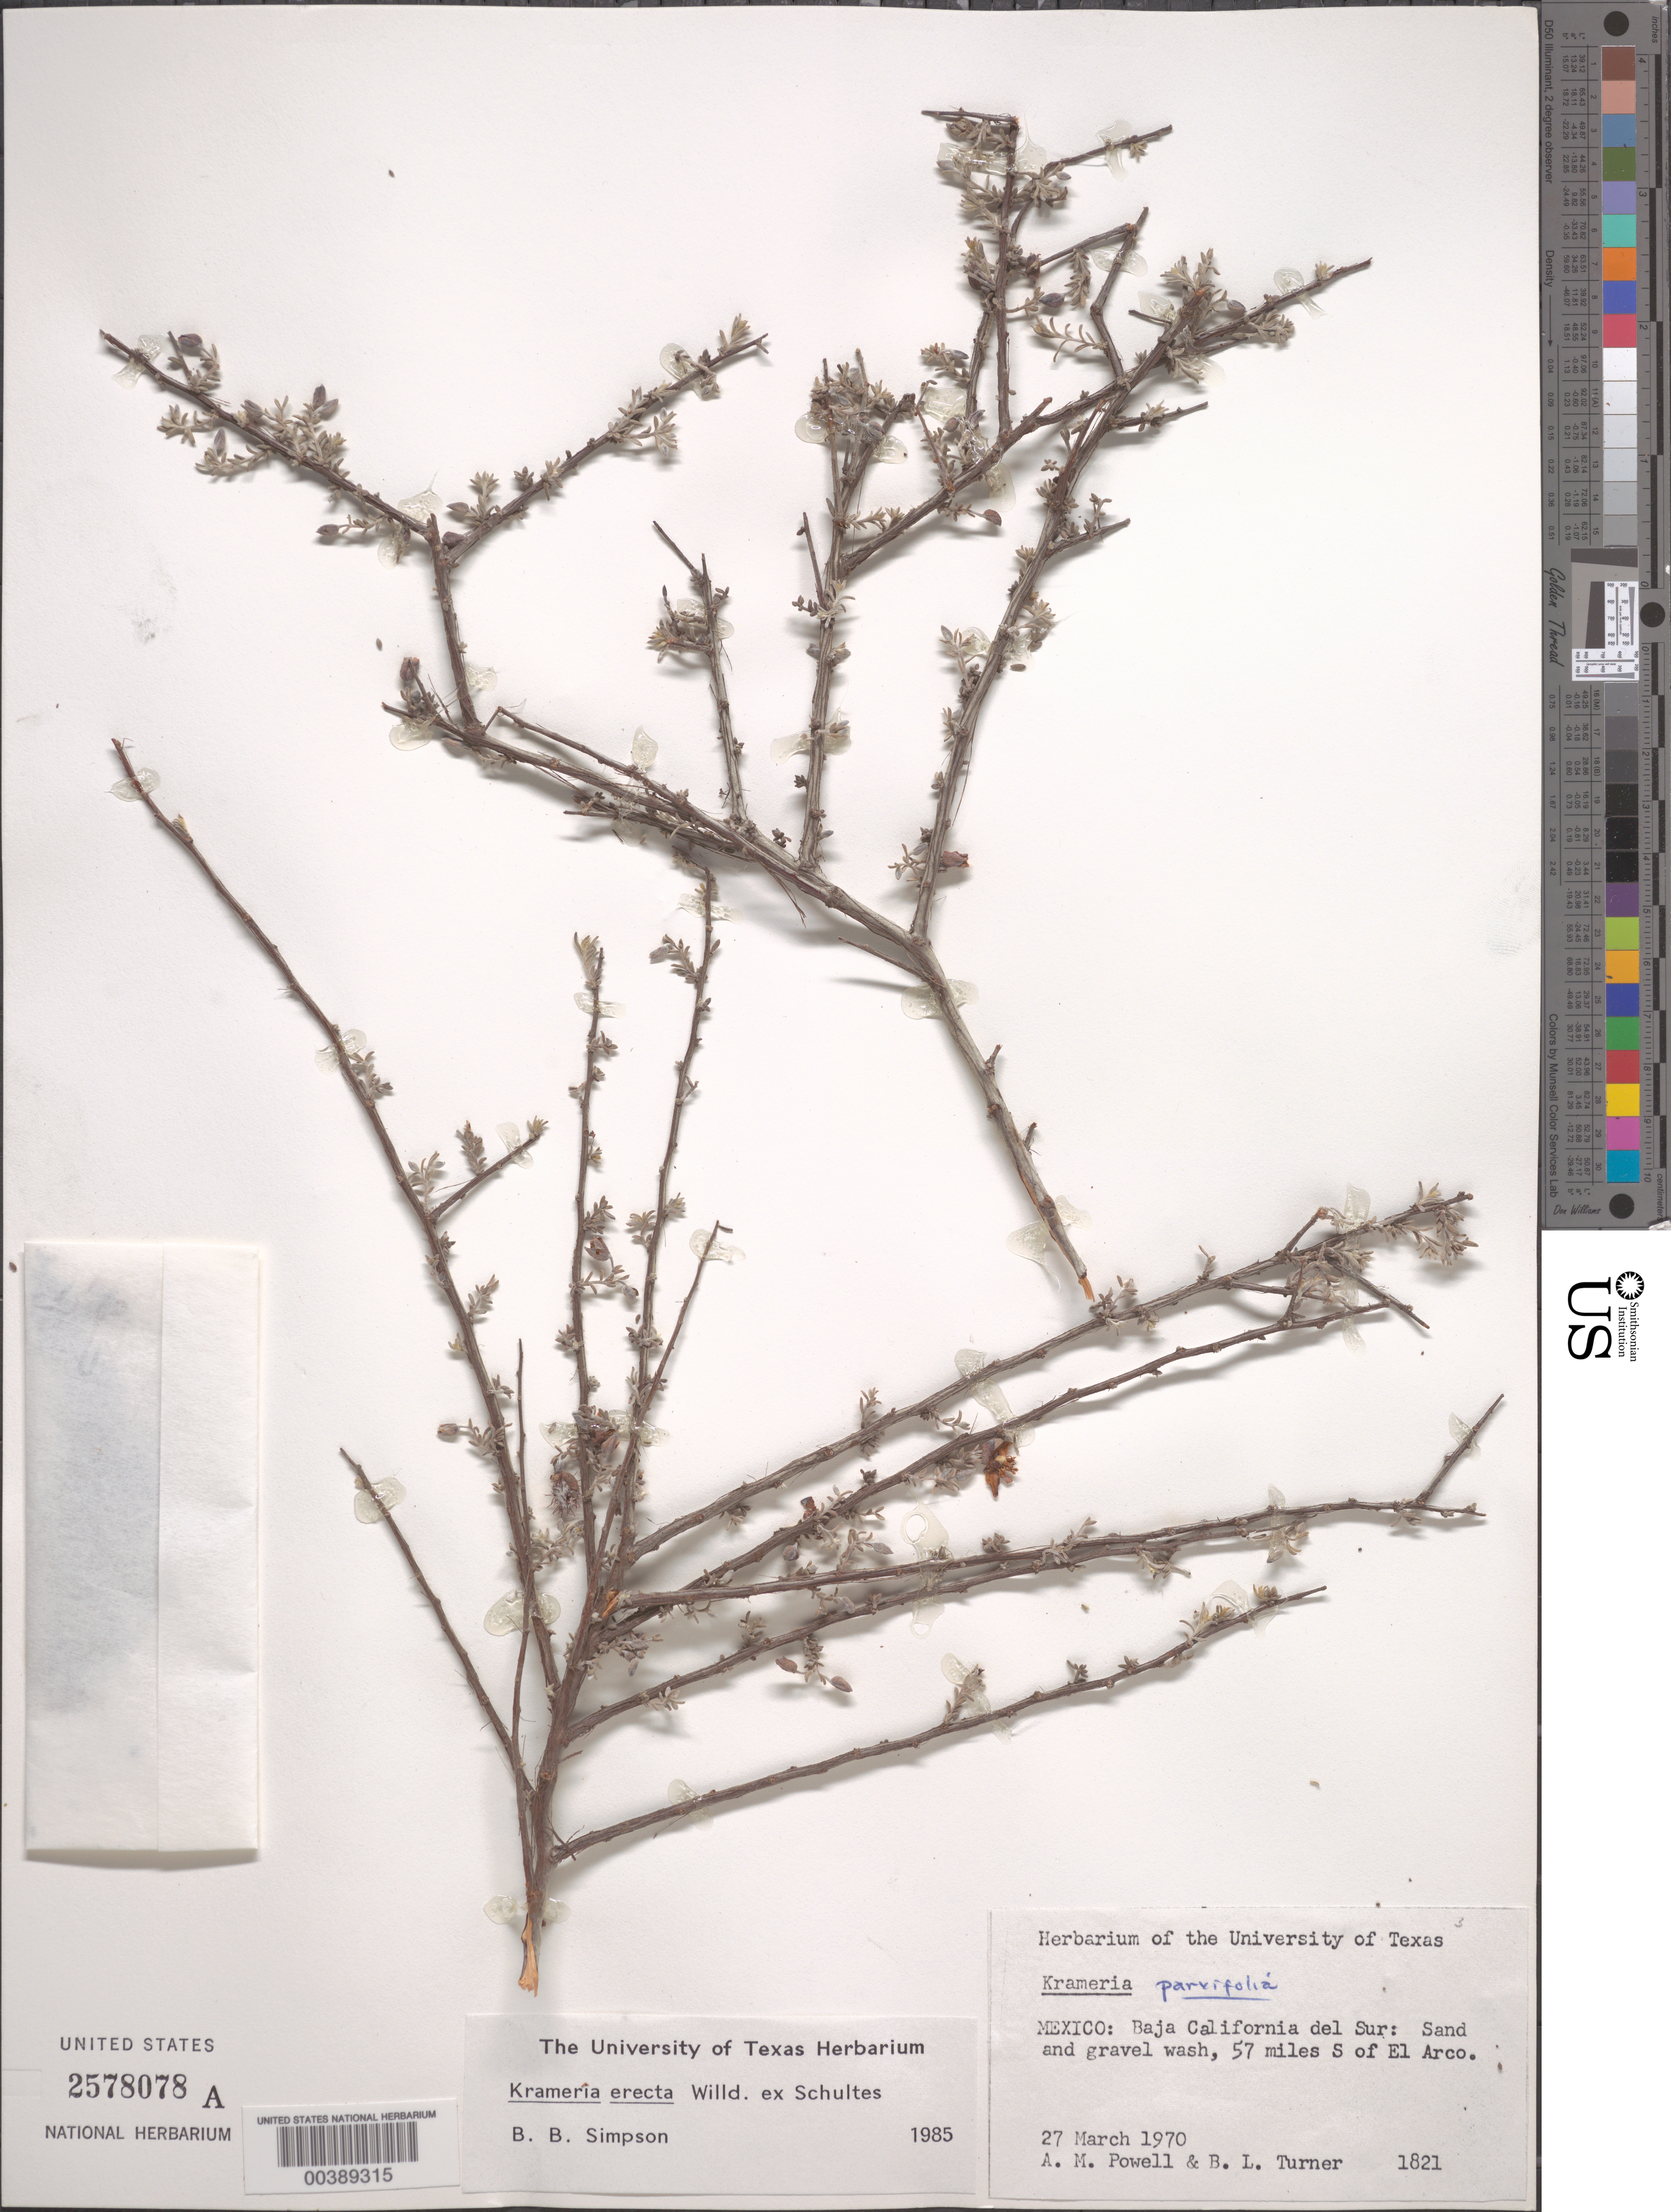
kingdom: Plantae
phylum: Tracheophyta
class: Magnoliopsida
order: Zygophyllales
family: Krameriaceae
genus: Krameria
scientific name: Krameria erecta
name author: Willd. ex Schult.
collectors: A. M. Powell & B. L. Turner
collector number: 1821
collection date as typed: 27 Mar 1970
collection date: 1970-03-27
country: Mexico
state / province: Baja California Sur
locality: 57 mi S of El Arco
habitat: Sand and gravel wash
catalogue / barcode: US 2578078A